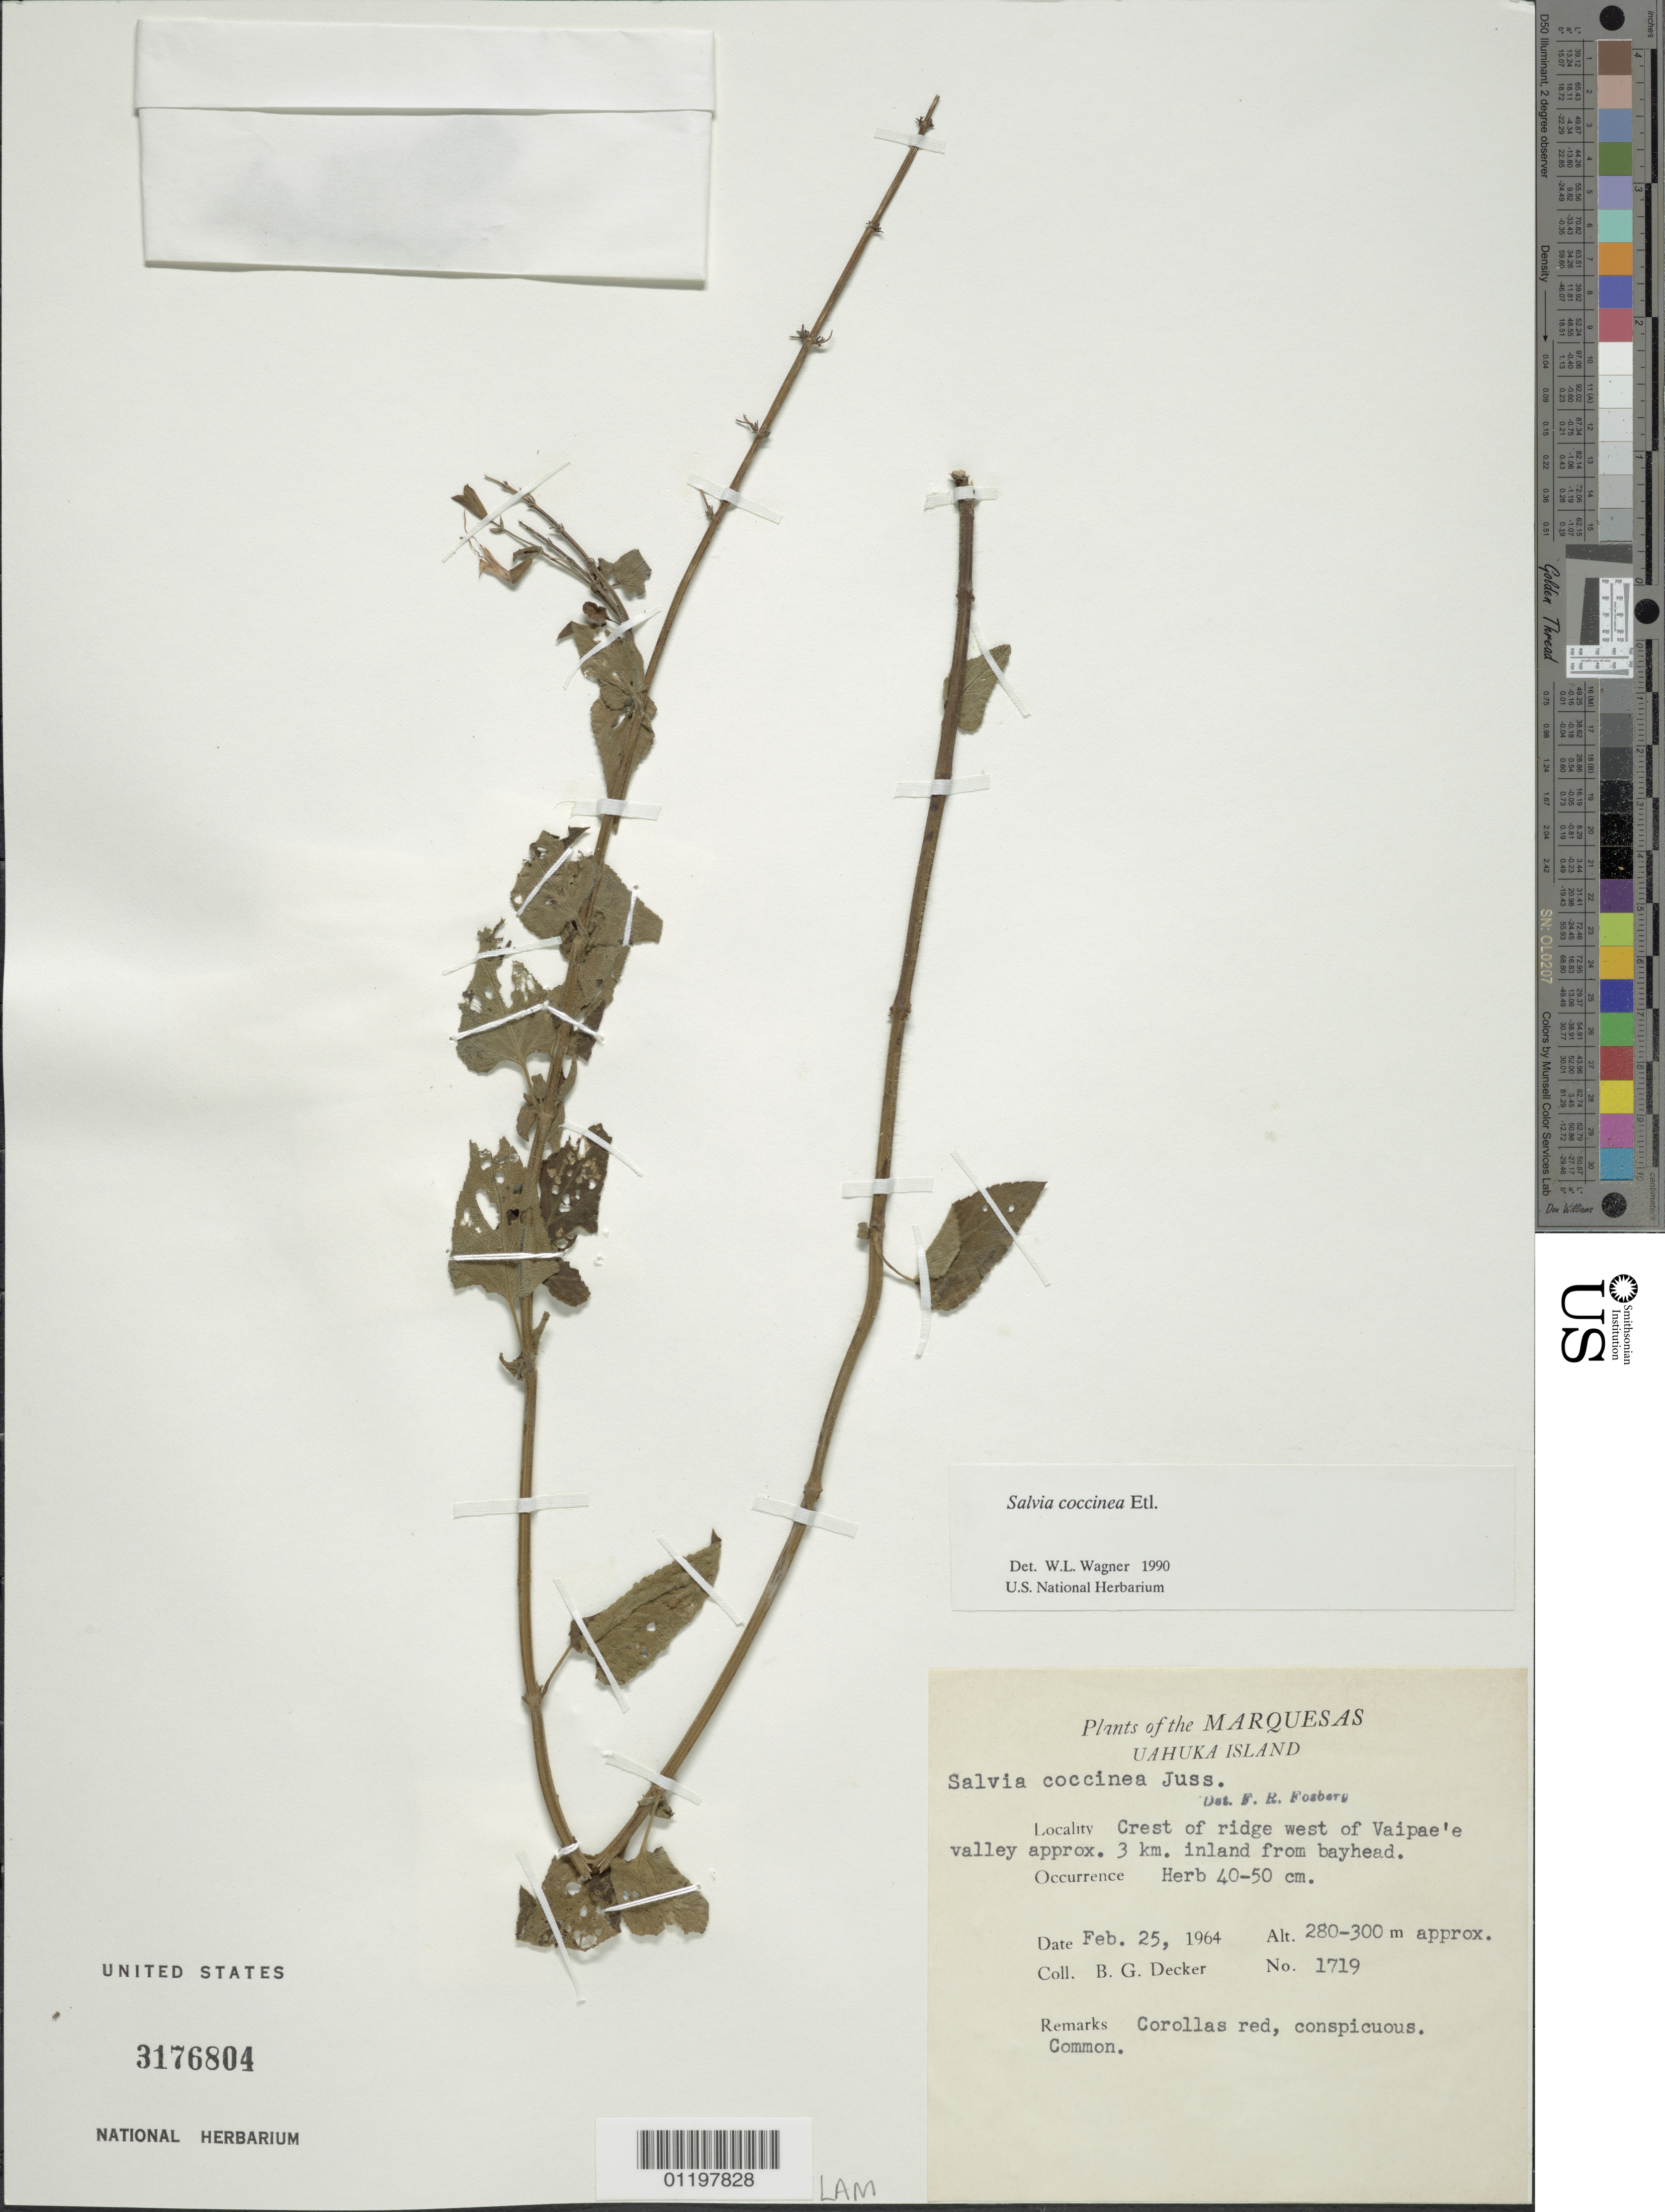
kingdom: Plantae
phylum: Tracheophyta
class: Magnoliopsida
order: Lamiales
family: Lamiaceae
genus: Salvia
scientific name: Salvia coccinea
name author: Etl.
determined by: Wagner, W. L., (BOT), Smithsonian Institution - National Museum of Natural History (UNITED STATES)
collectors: B. G. Decker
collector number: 1719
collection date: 1964-02-25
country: French Polynesia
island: Ua Huka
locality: crest of ridge W of Vaipae'e Valley, 3 km inland from bayhead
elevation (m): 280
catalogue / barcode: US 3176804